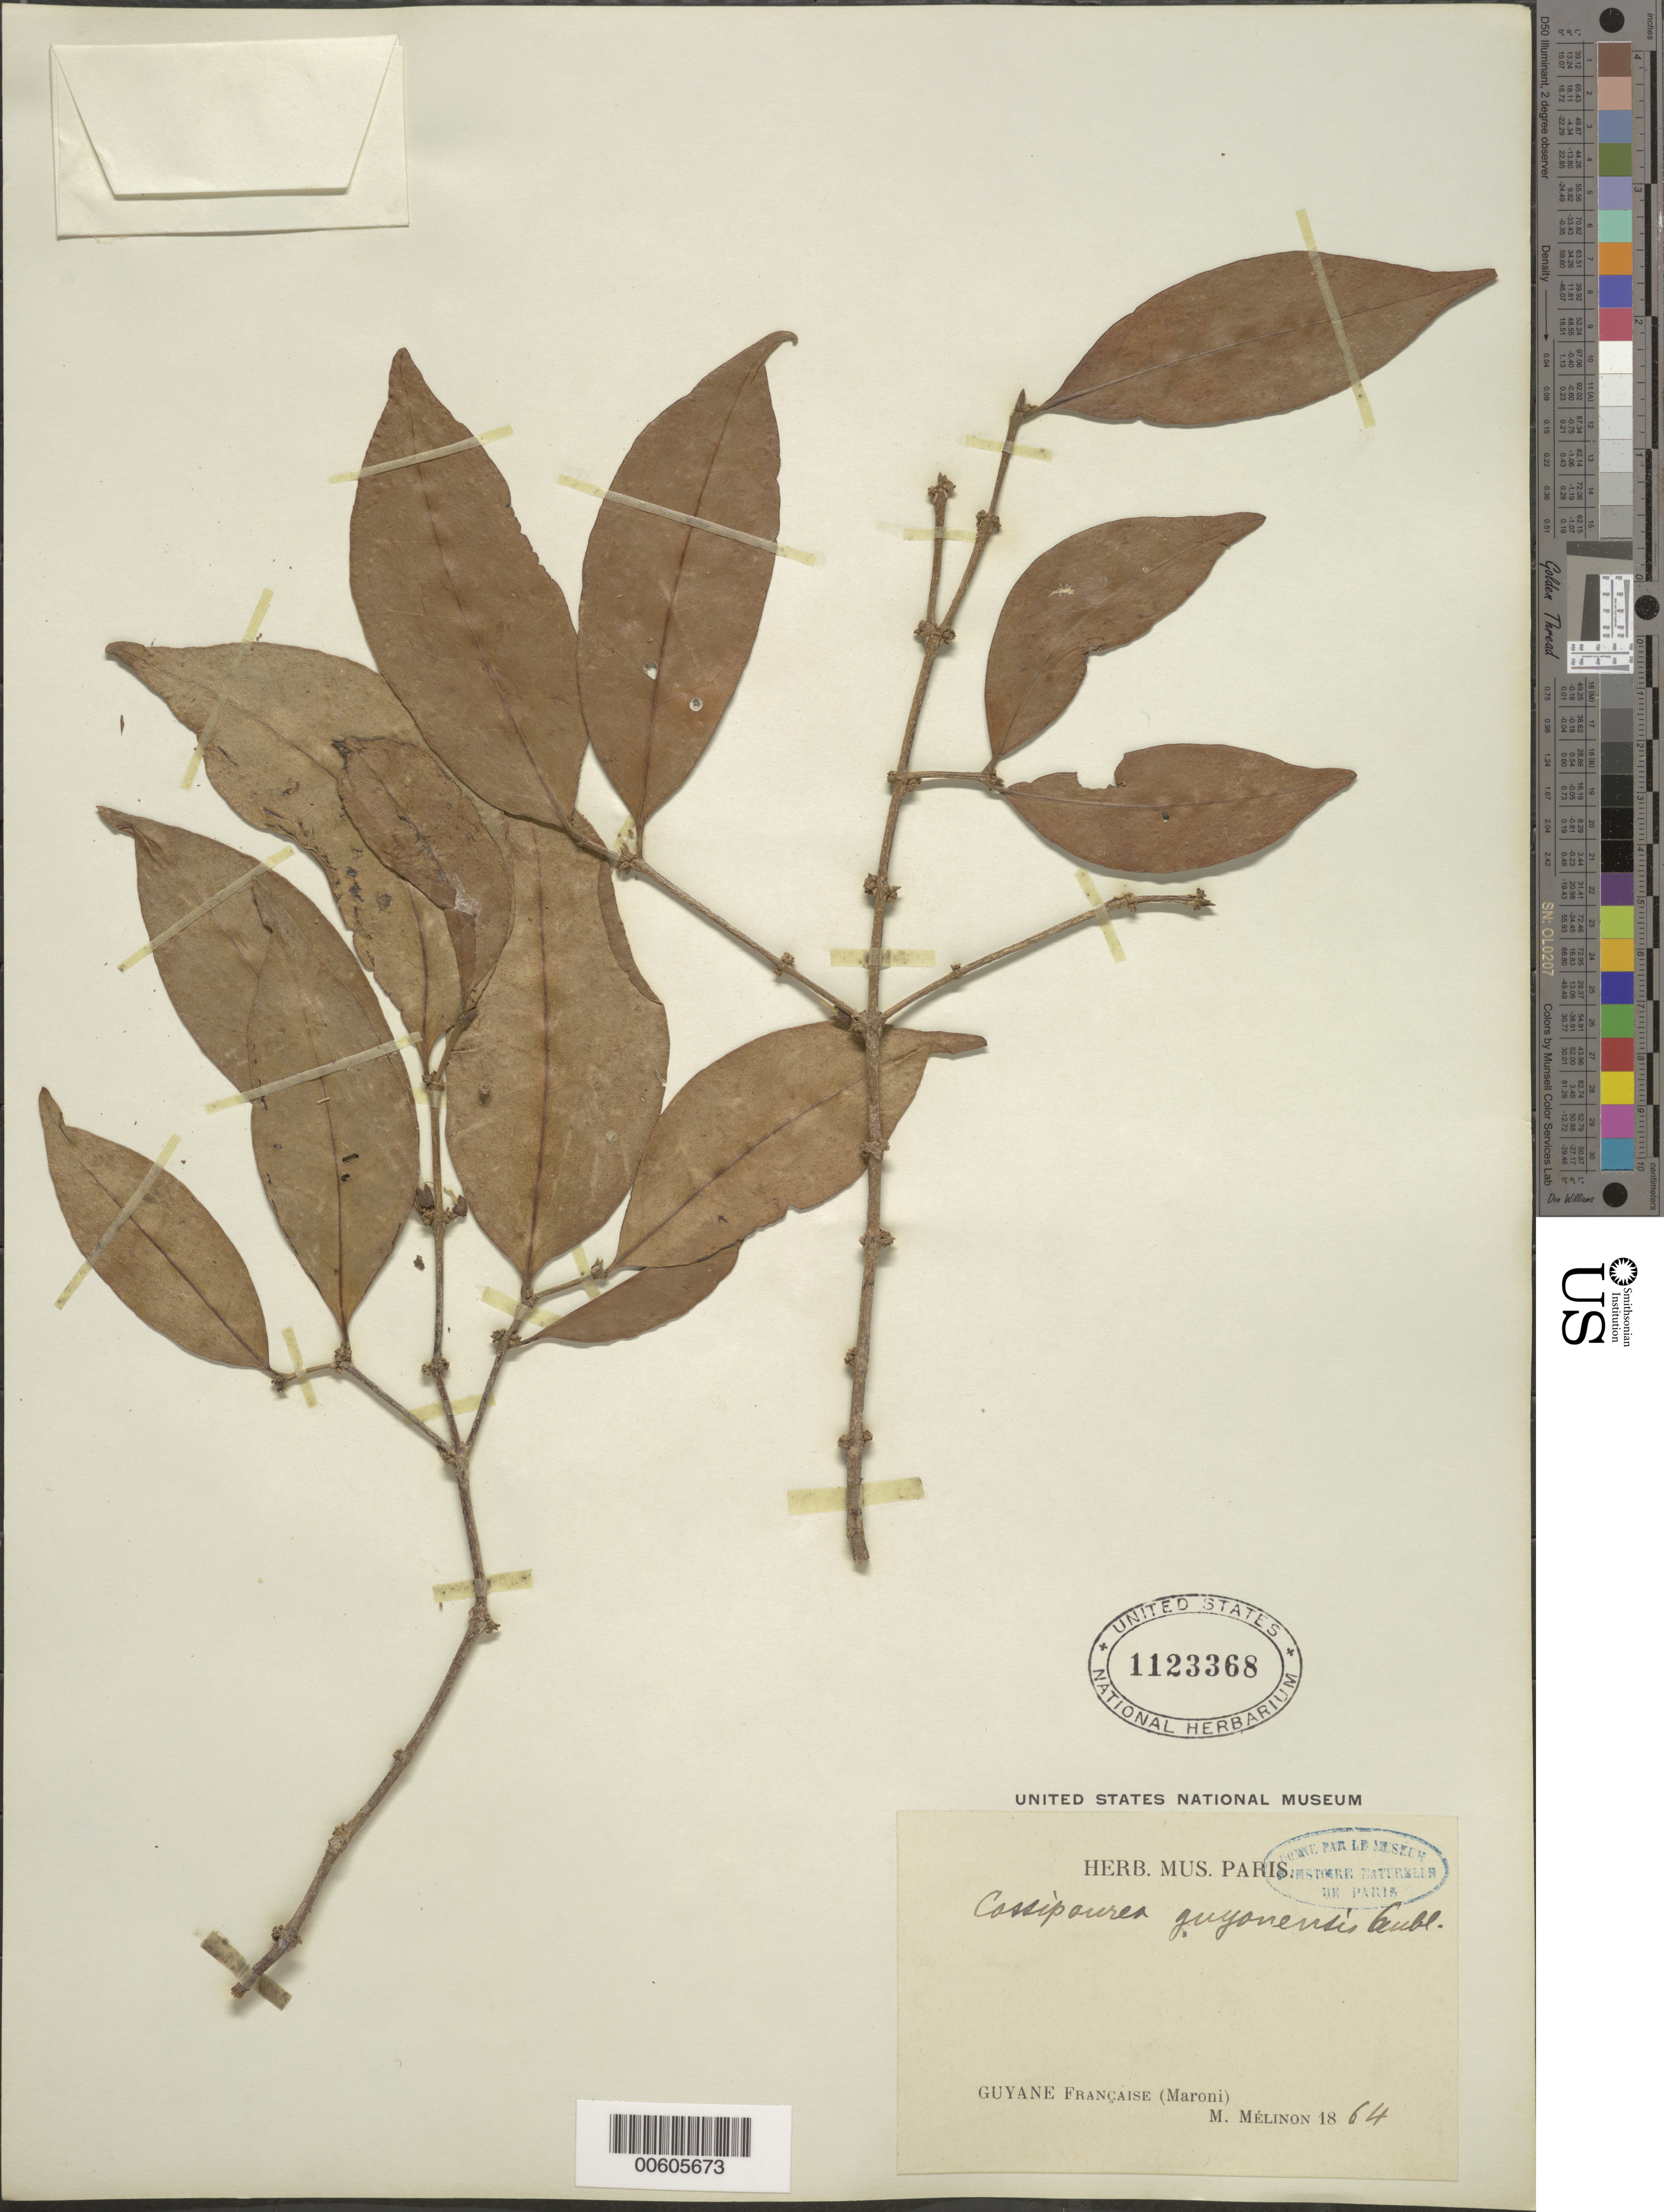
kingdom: Plantae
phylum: Tracheophyta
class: Magnoliopsida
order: Malpighiales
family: Rhizophoraceae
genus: Cassipourea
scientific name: Cassipourea guianensis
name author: Aubl.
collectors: M. Melinon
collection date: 1864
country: French Guiana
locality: (Maroni).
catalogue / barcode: US 1123368